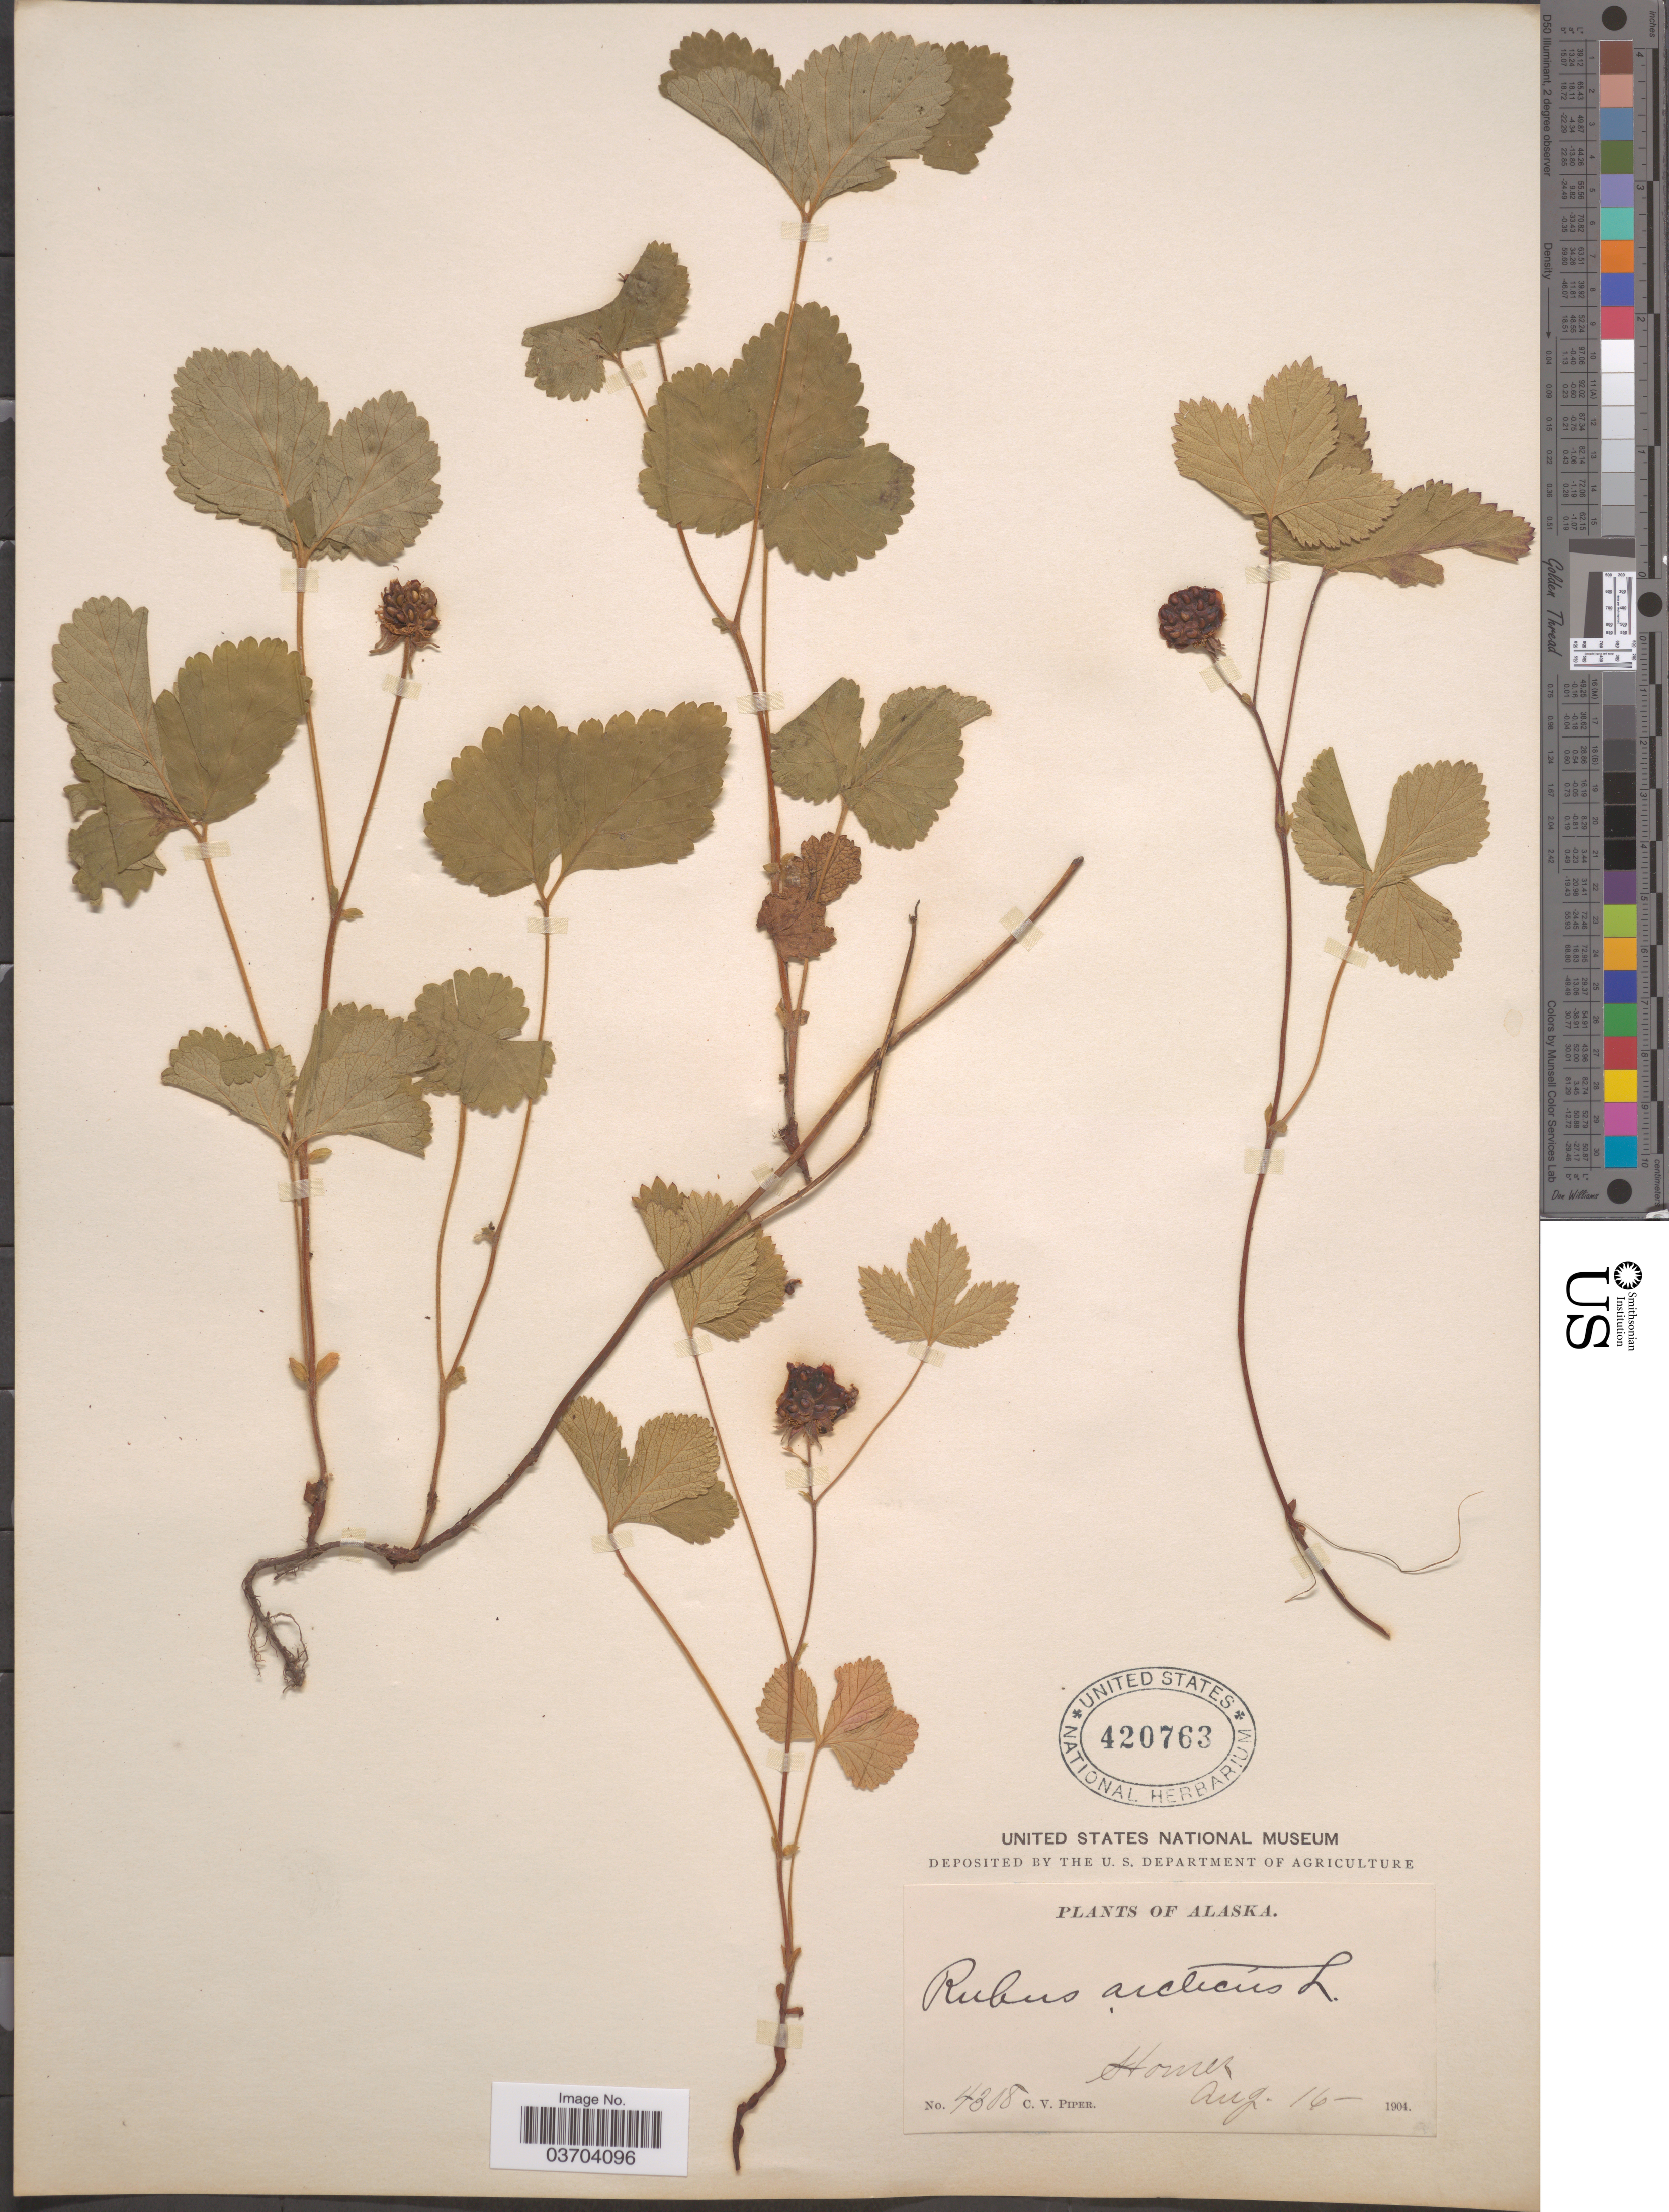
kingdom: Plantae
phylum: Tracheophyta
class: Magnoliopsida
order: Rosales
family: Rosaceae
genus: Rubus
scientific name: Rubus arcticus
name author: L.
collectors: C. V. Piper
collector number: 4308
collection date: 1904-08-16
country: United States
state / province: Alaska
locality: Homer.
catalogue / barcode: US 420763